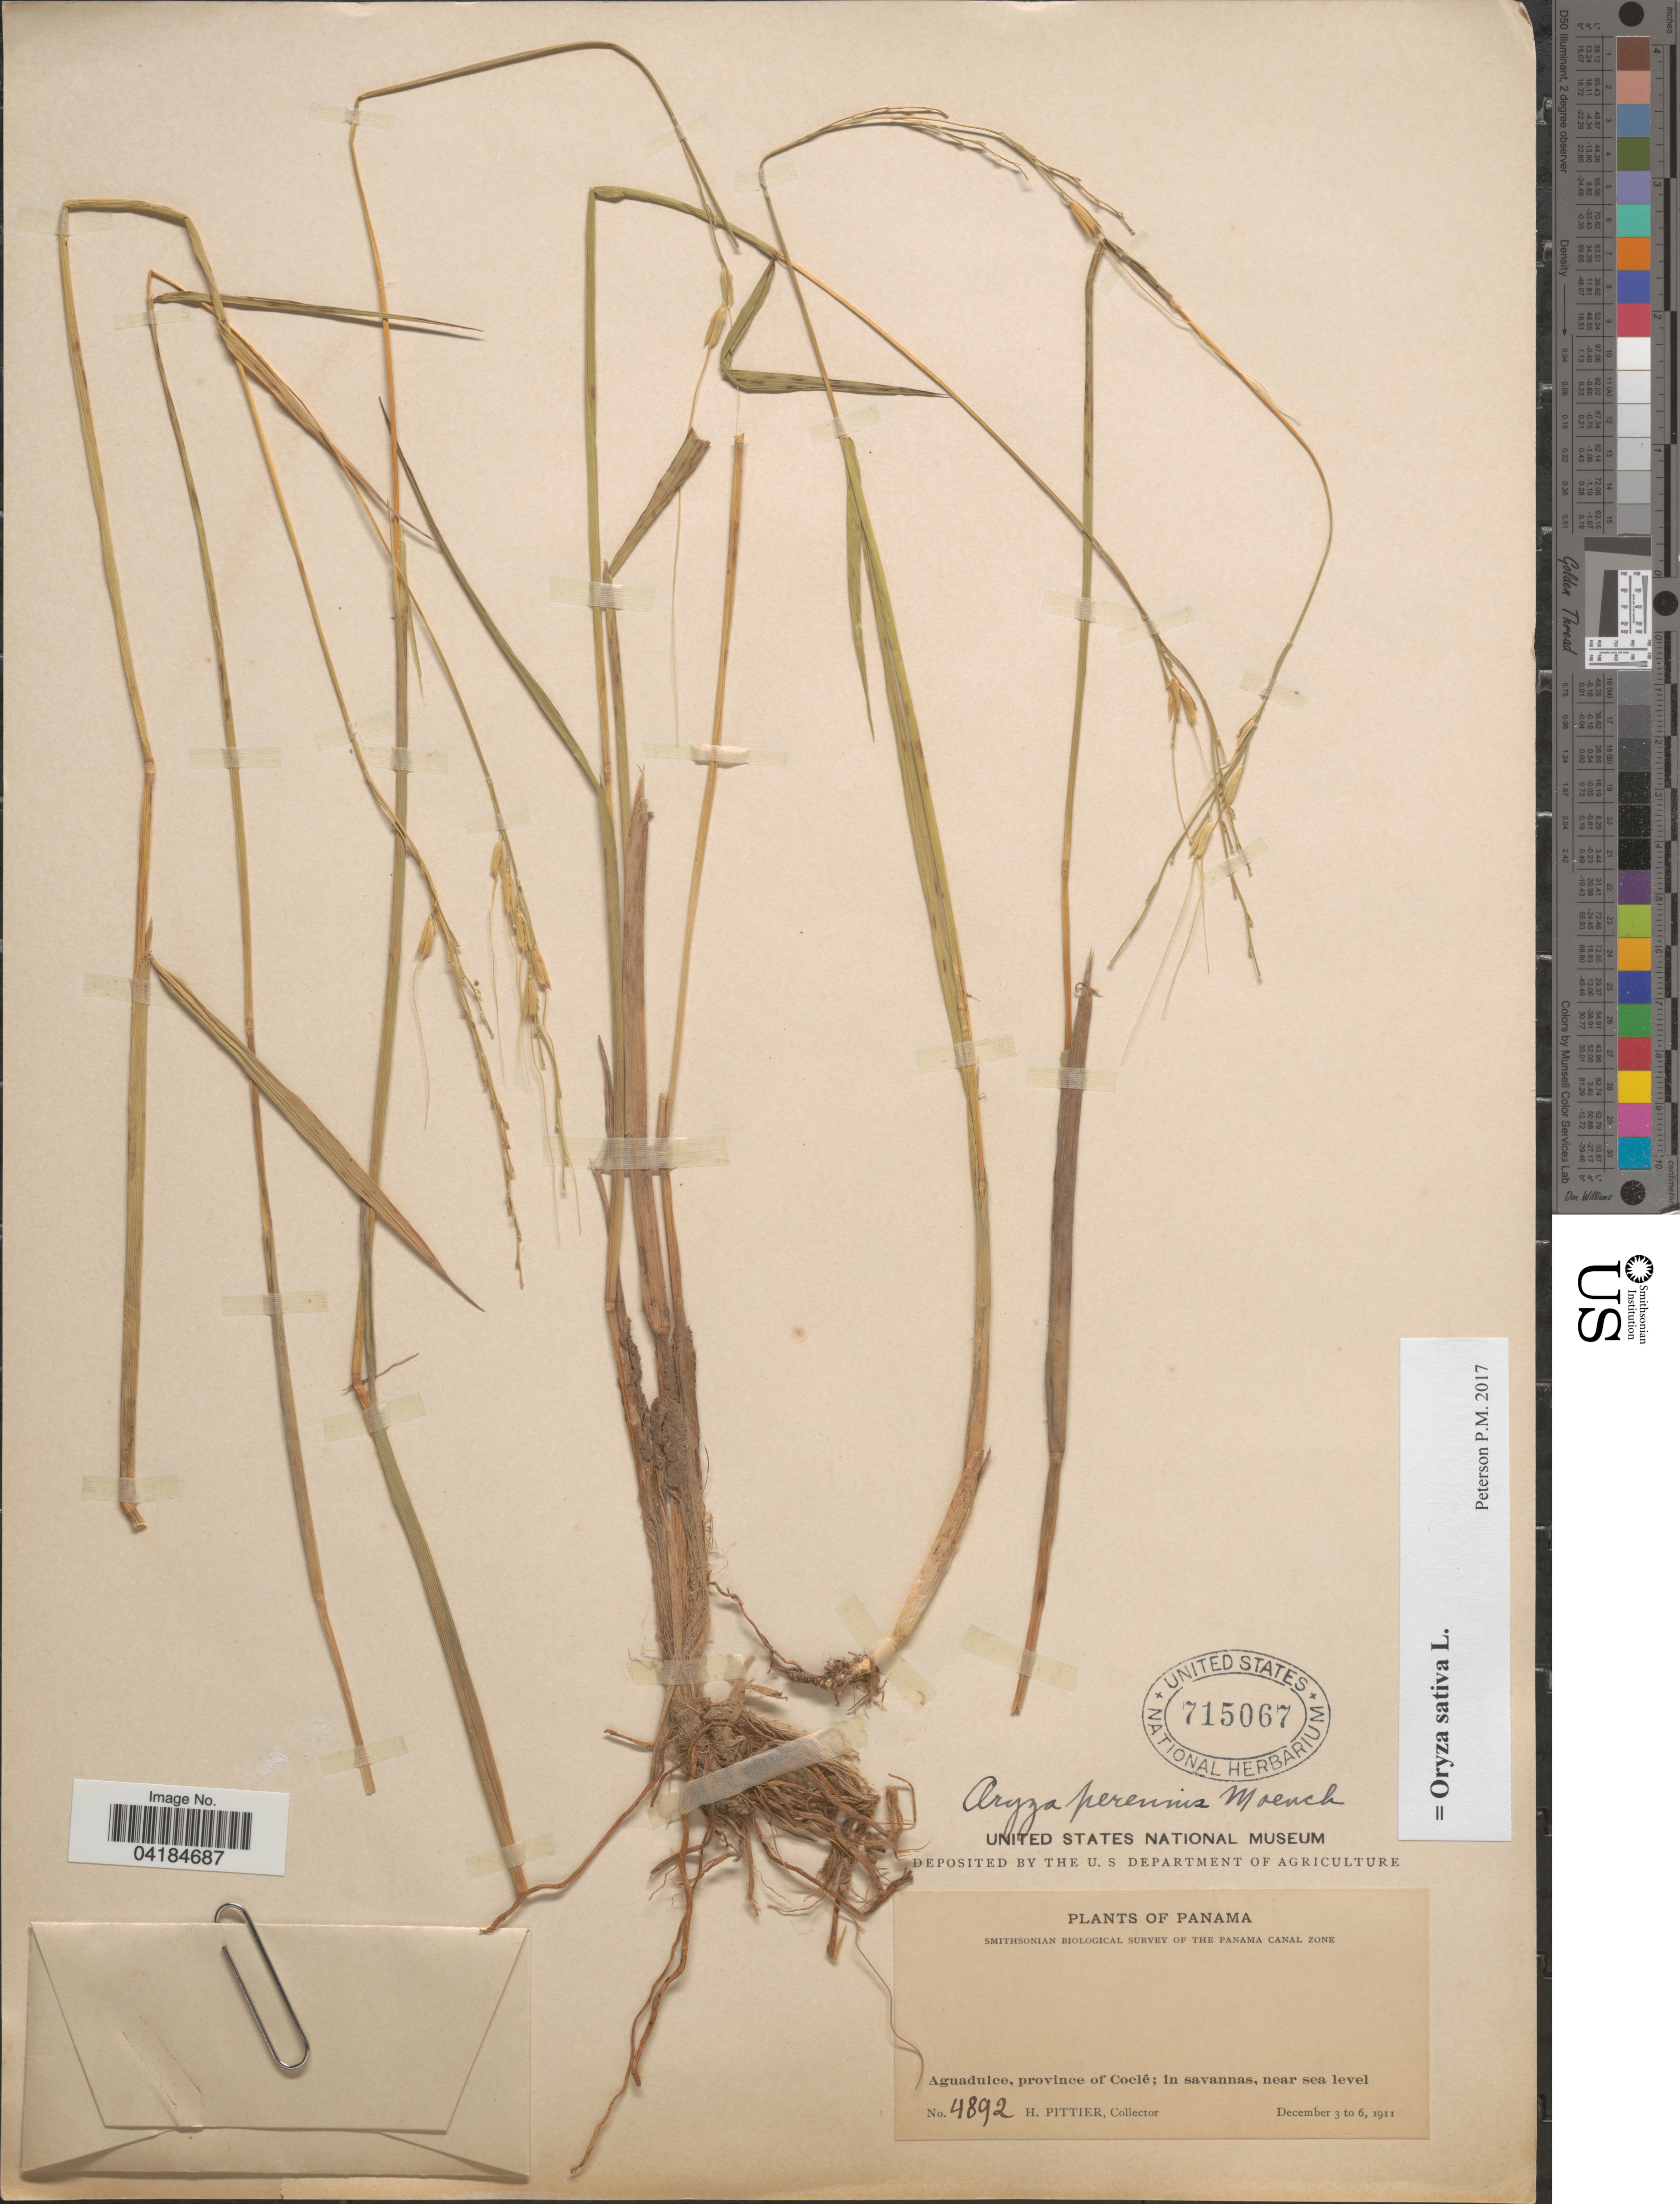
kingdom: Plantae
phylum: Tracheophyta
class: Liliopsida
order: Poales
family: Poaceae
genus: Oryza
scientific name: Oryza sativa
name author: L.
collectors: H. F. Pittier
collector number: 4892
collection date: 1911-12-03/1911-12-06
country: Panama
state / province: Cocle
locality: Smithsonian Biological Survey of the Panama Canal Zone. Aguadulce.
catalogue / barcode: US 715067